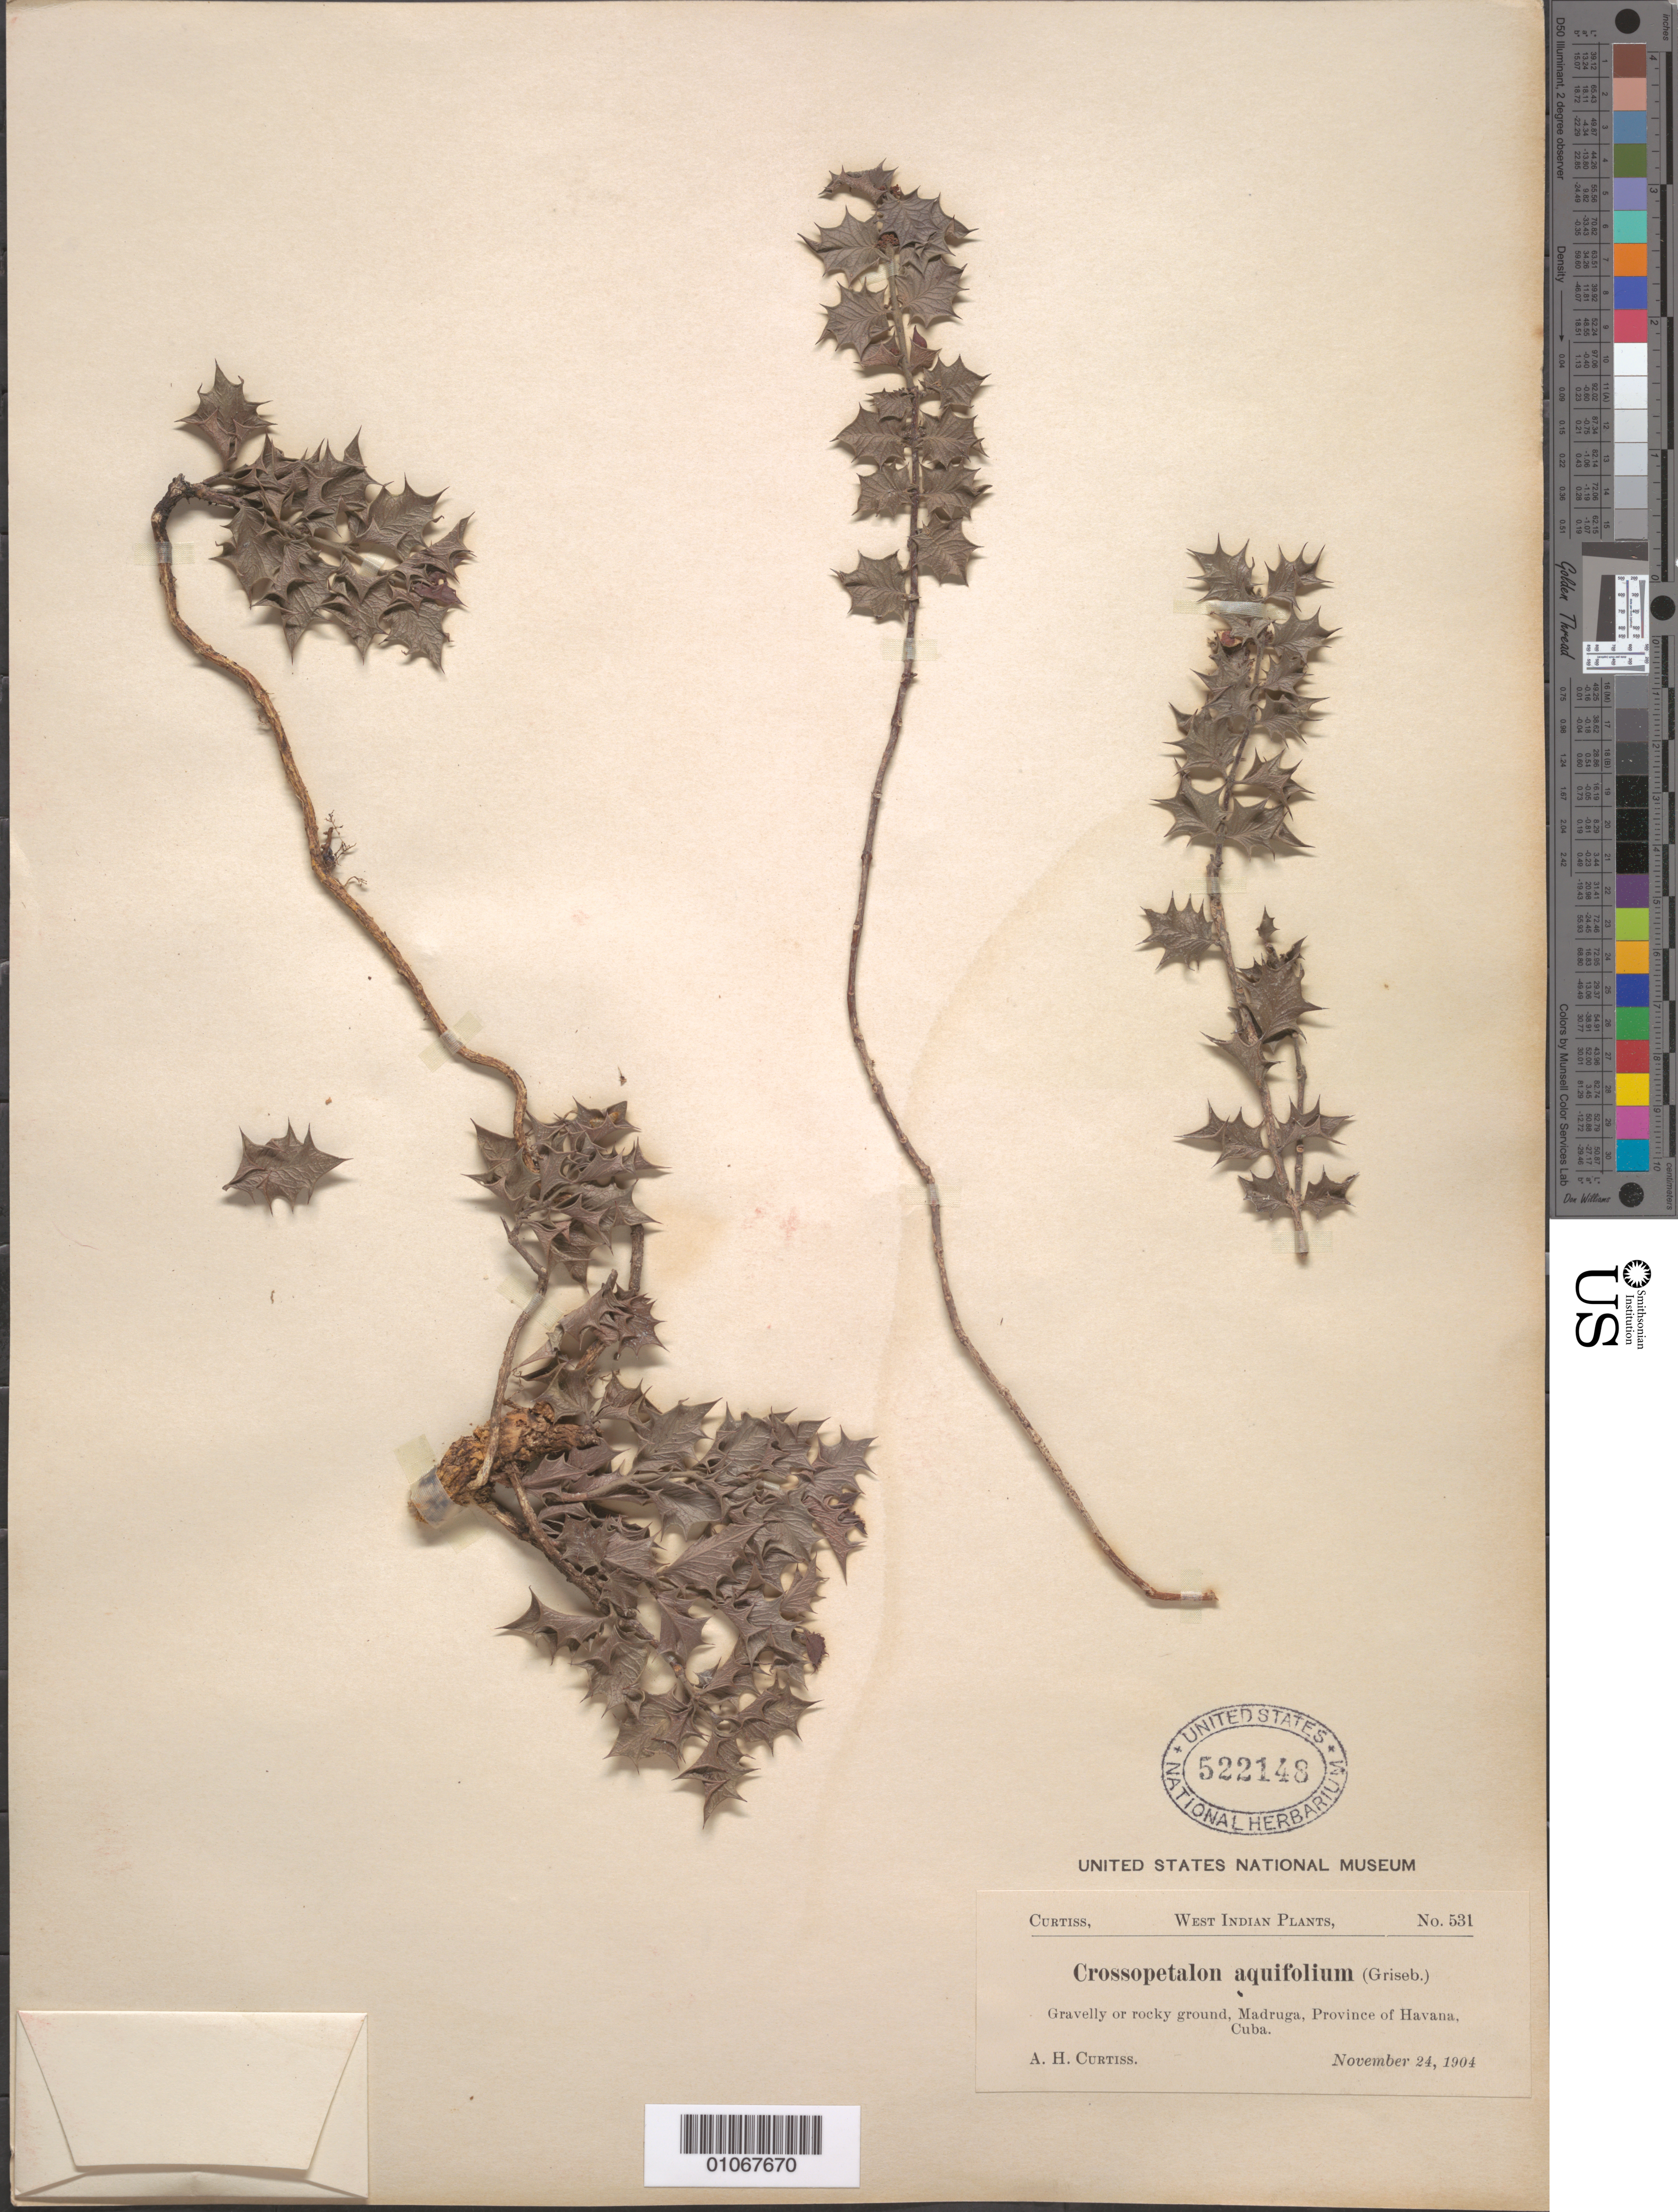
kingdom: Plantae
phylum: Tracheophyta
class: Magnoliopsida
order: Celastrales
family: Celastraceae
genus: Crossopetalum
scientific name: Crossopetalum aquifolium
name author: (Griseb.) Hitchc.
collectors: A. H. Curtiss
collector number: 531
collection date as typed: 24 Nov 1904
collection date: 1904-11-24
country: Cuba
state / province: La Habana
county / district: Madruga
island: Cuba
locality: Gravelly or rocky ground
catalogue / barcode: US 522148